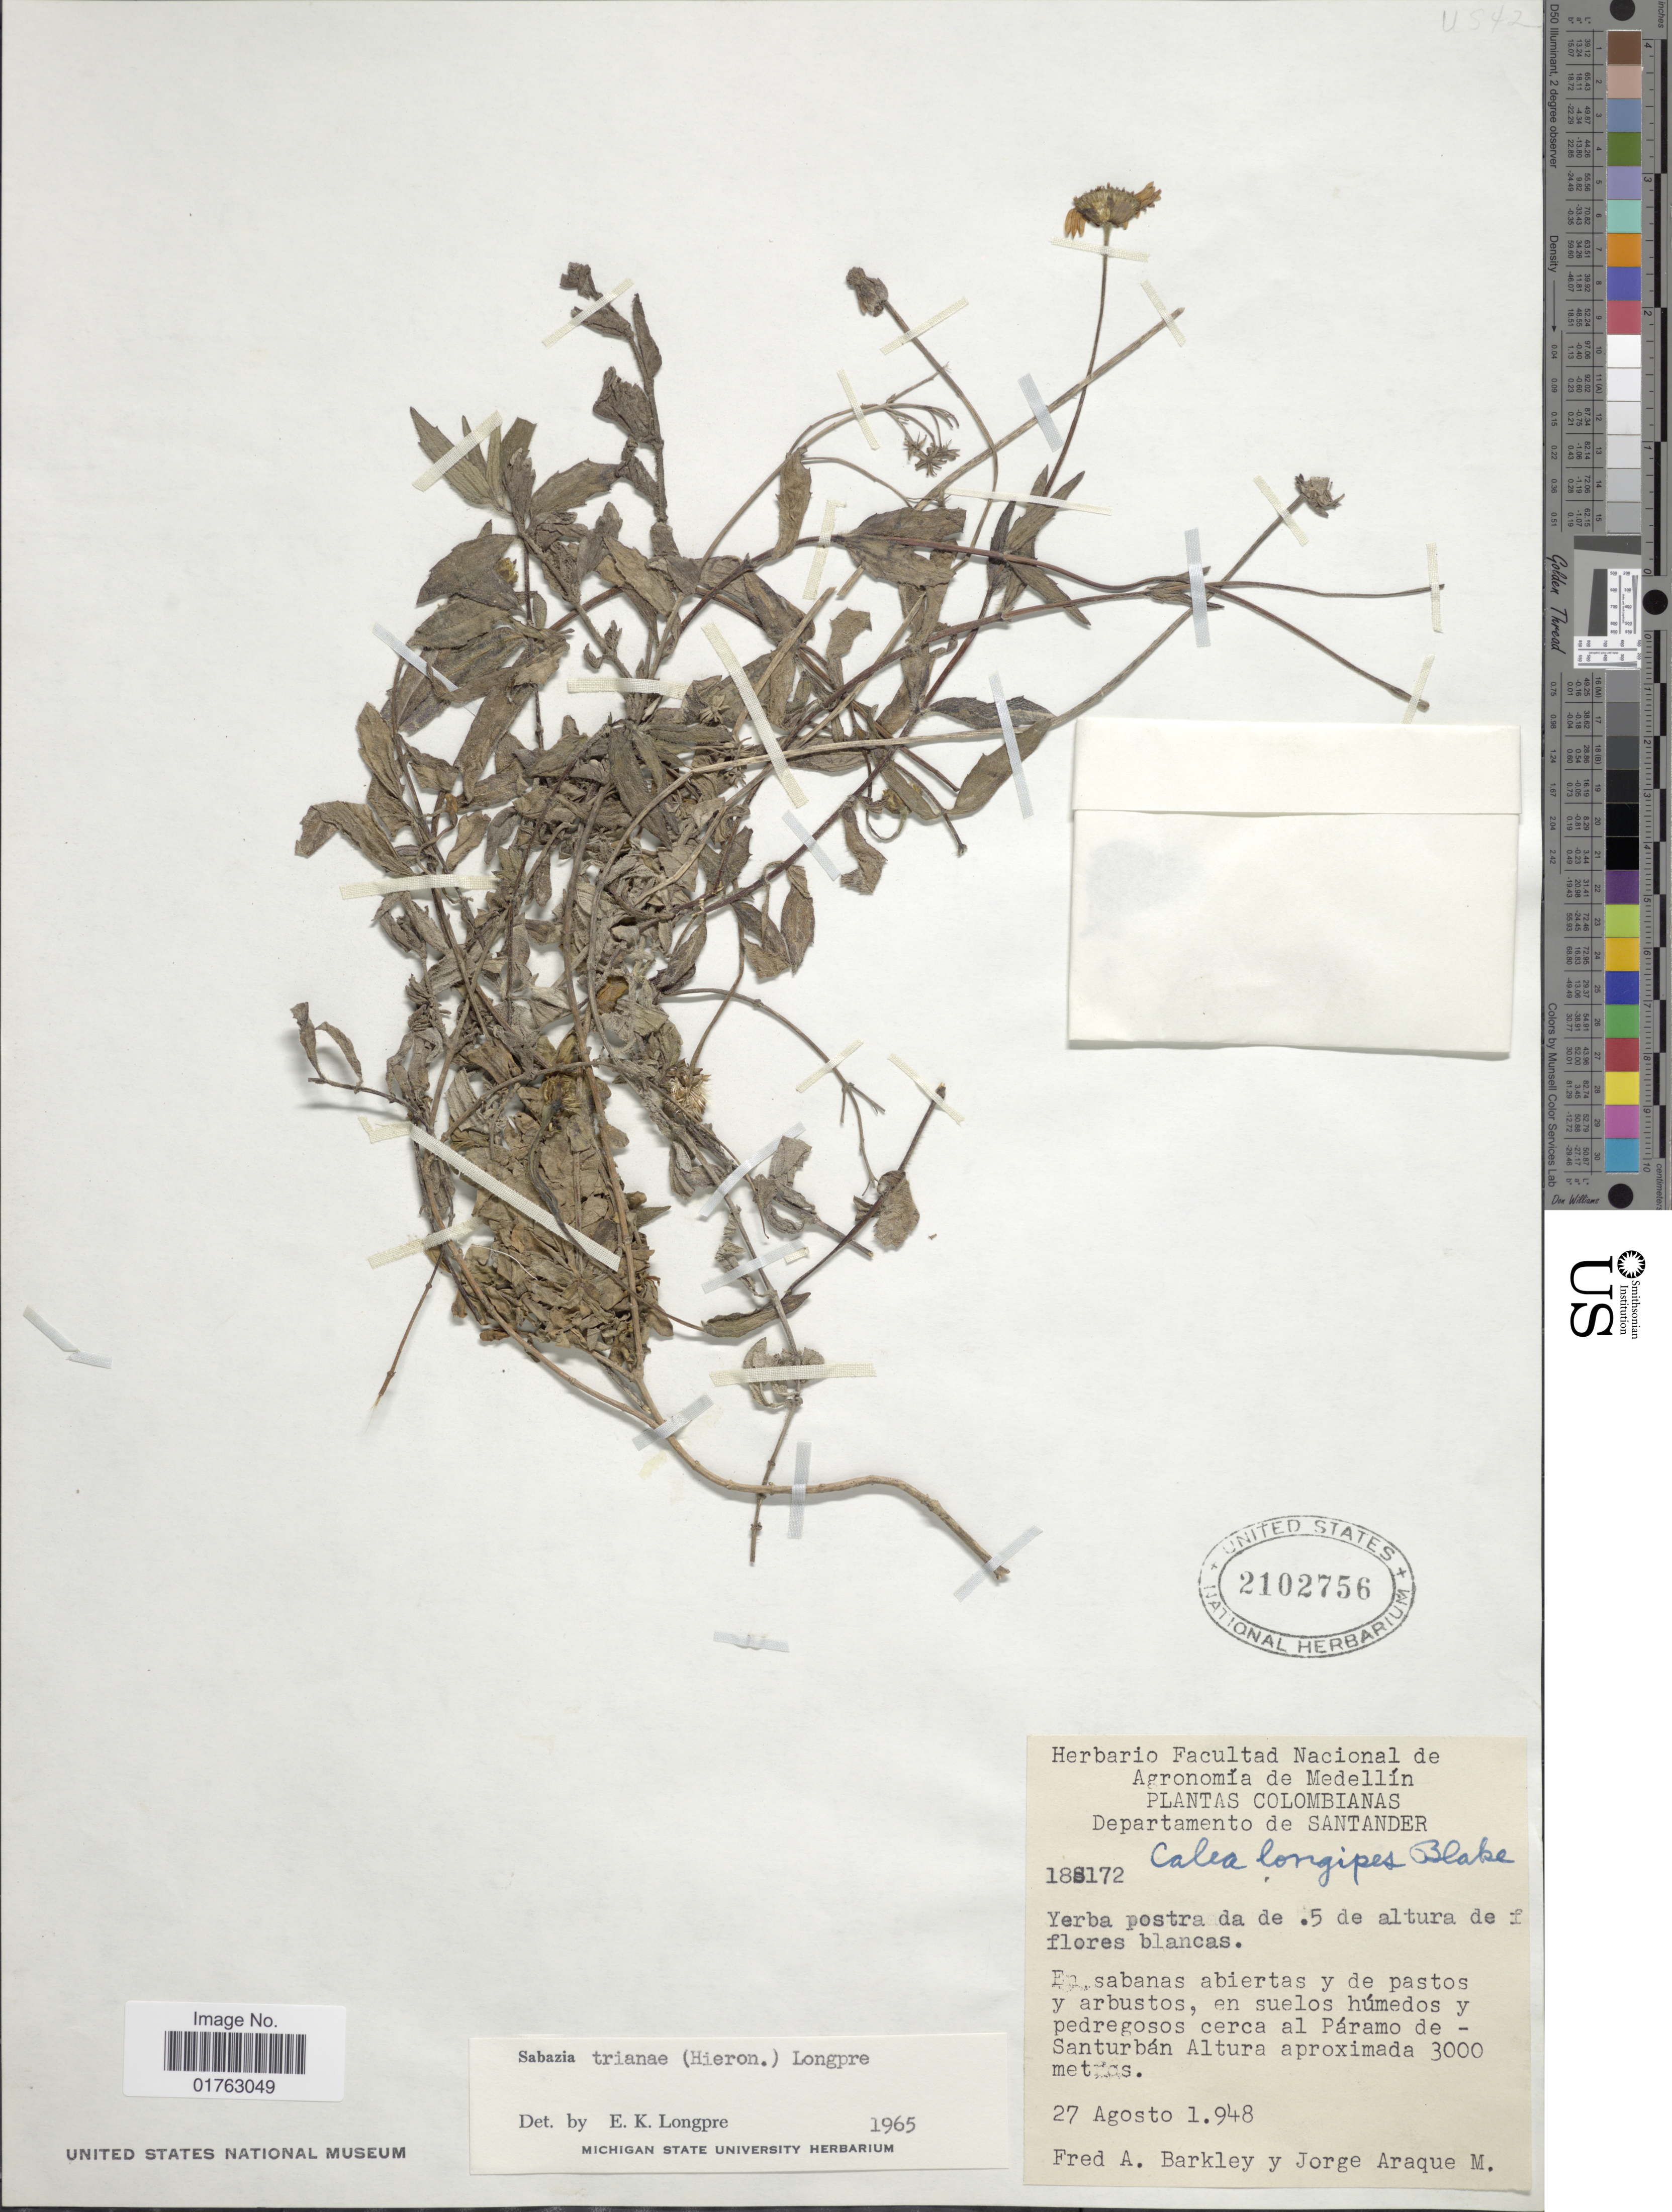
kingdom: Plantae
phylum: Tracheophyta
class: Magnoliopsida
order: Asterales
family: Asteraceae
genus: Sabazia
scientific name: Sabazia trianae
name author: (Hieron.) Longpre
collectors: F. A. Barkley & J. Araque Molina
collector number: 188172*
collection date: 1948-08-27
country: Colombia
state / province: Santander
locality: Departamento de Santander, En sabanas abiertas y de pastos y arbustos, en suelos humedos y pedregosos cerca al Paramo de - Santurban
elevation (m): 3000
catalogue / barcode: US 212756